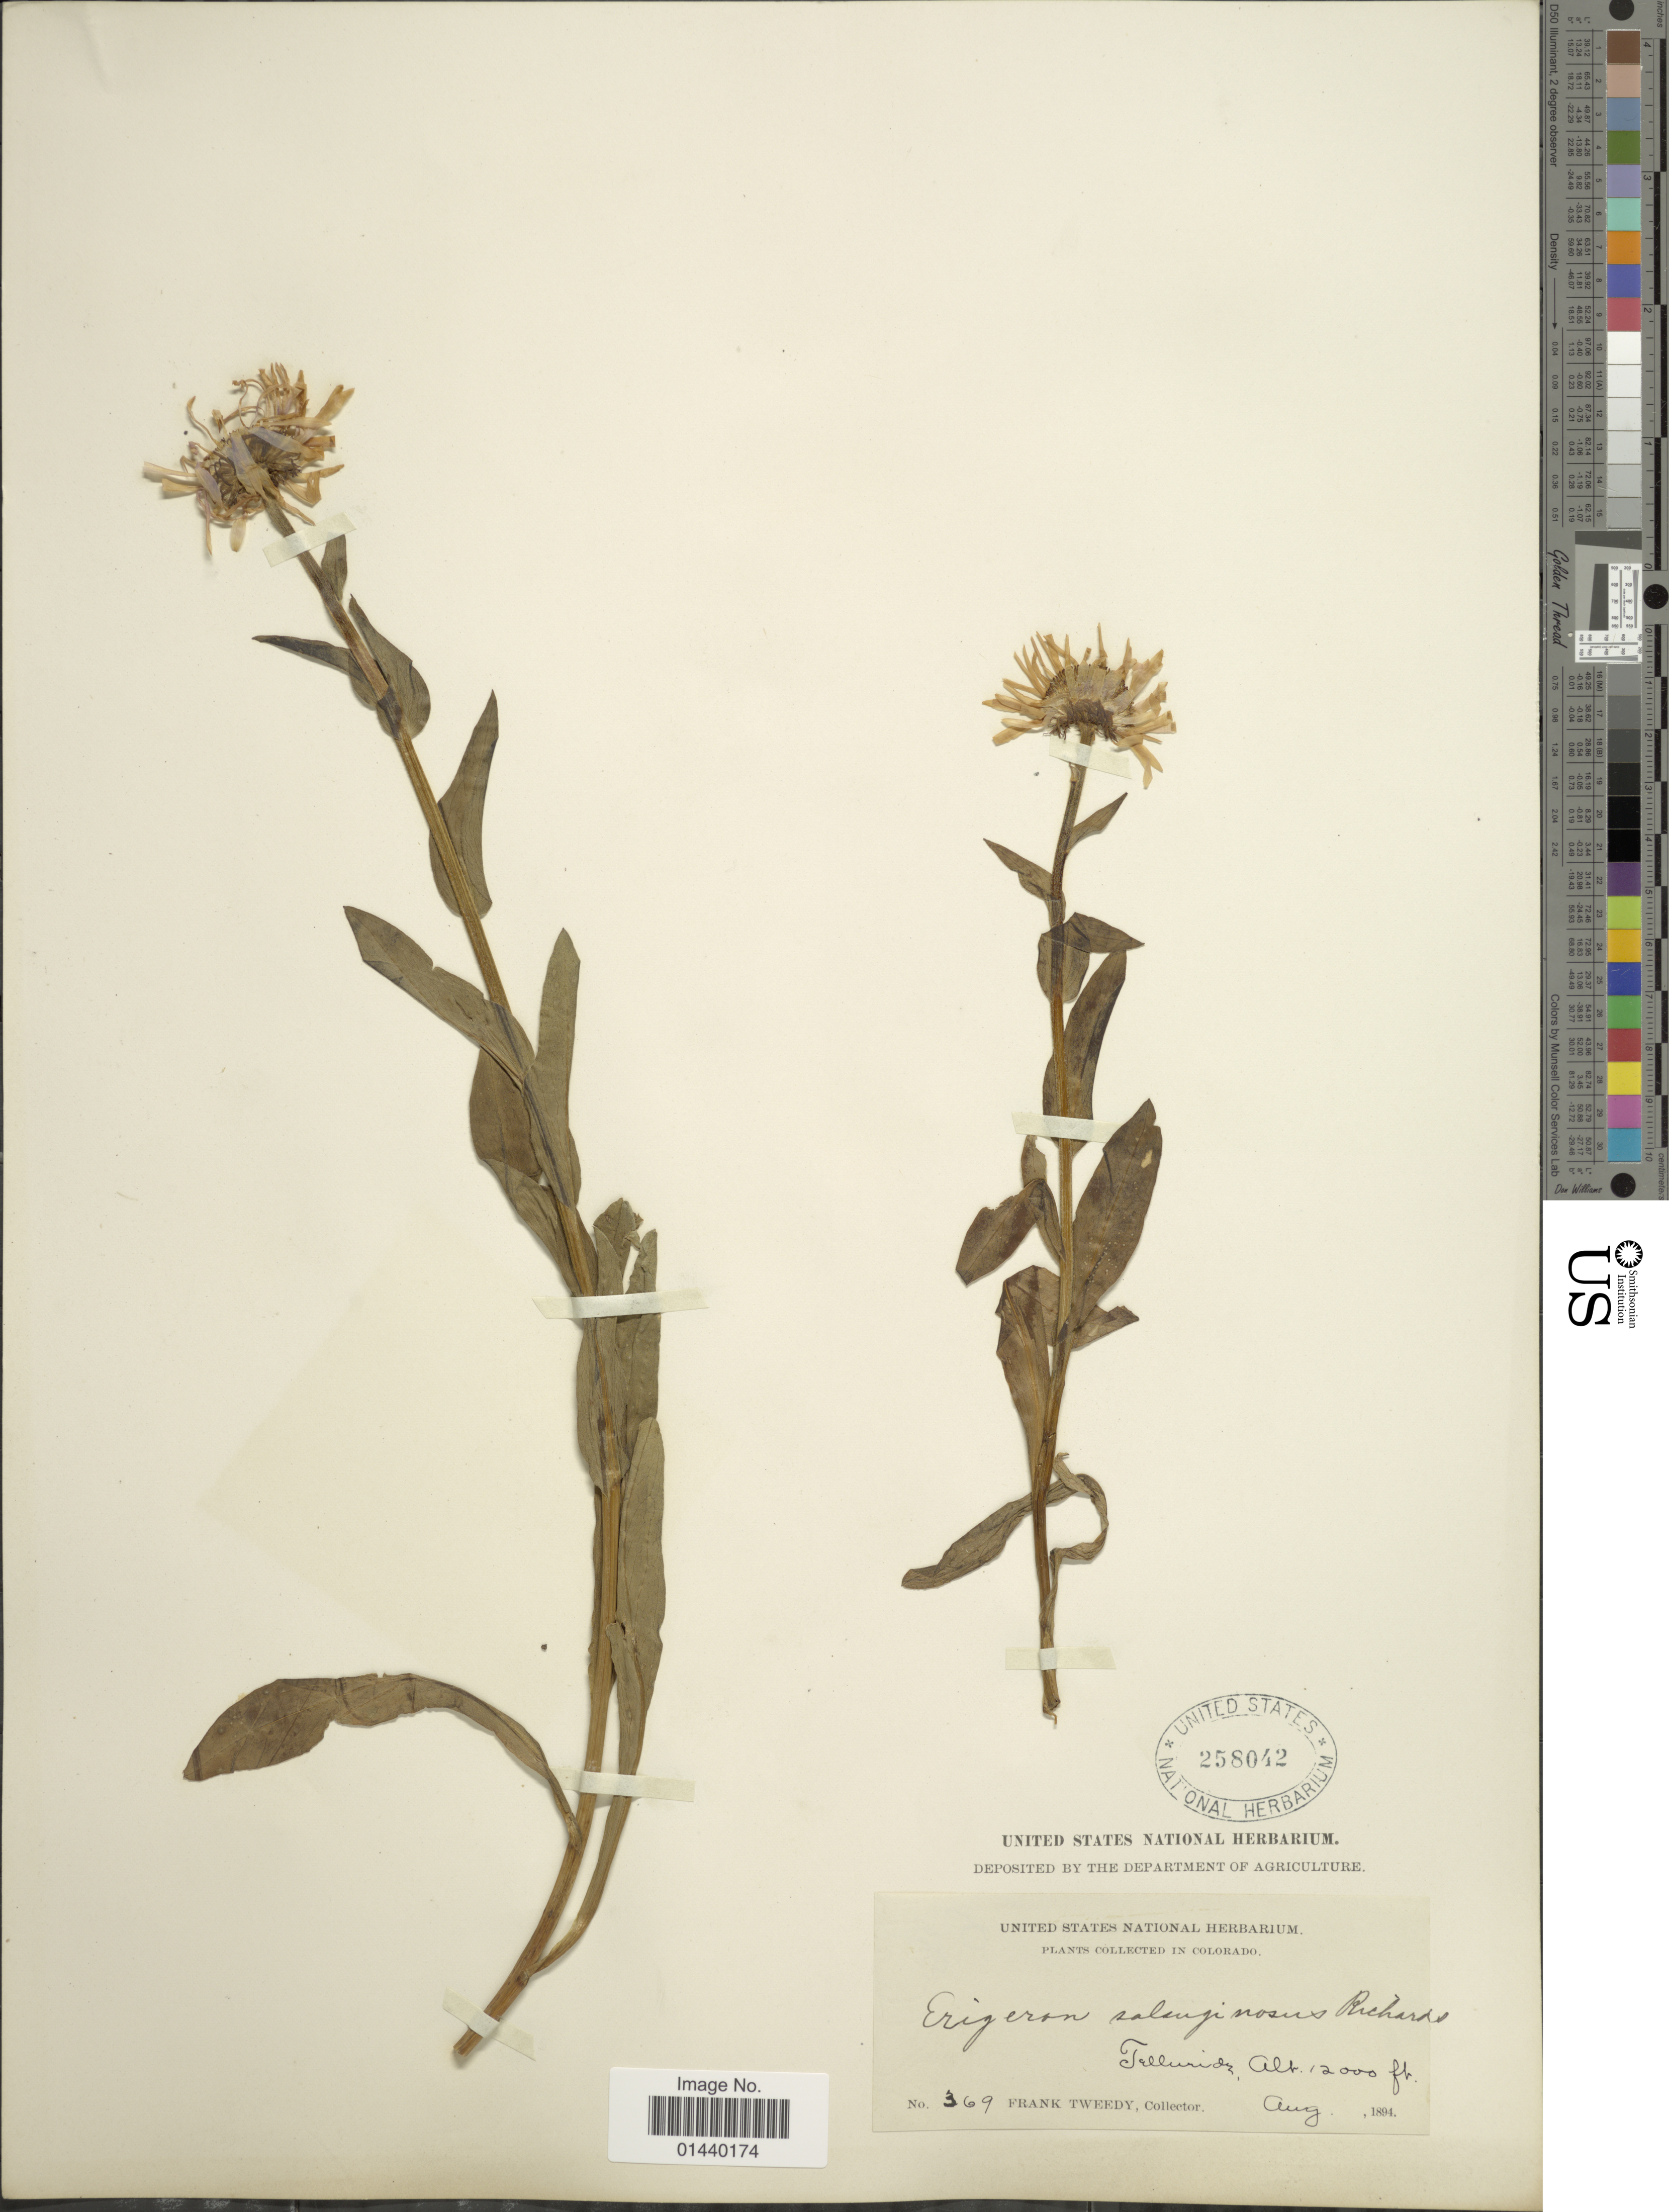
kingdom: Plantae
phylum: Tracheophyta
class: Magnoliopsida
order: Asterales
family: Asteraceae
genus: Erigeron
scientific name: Erigeron salsuginosus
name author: (Richardson ex R. Br.) A. Gray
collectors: F. Tweedy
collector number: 369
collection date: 1894-08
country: United States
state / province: Colorado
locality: Telluride.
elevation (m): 3658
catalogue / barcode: US 258042